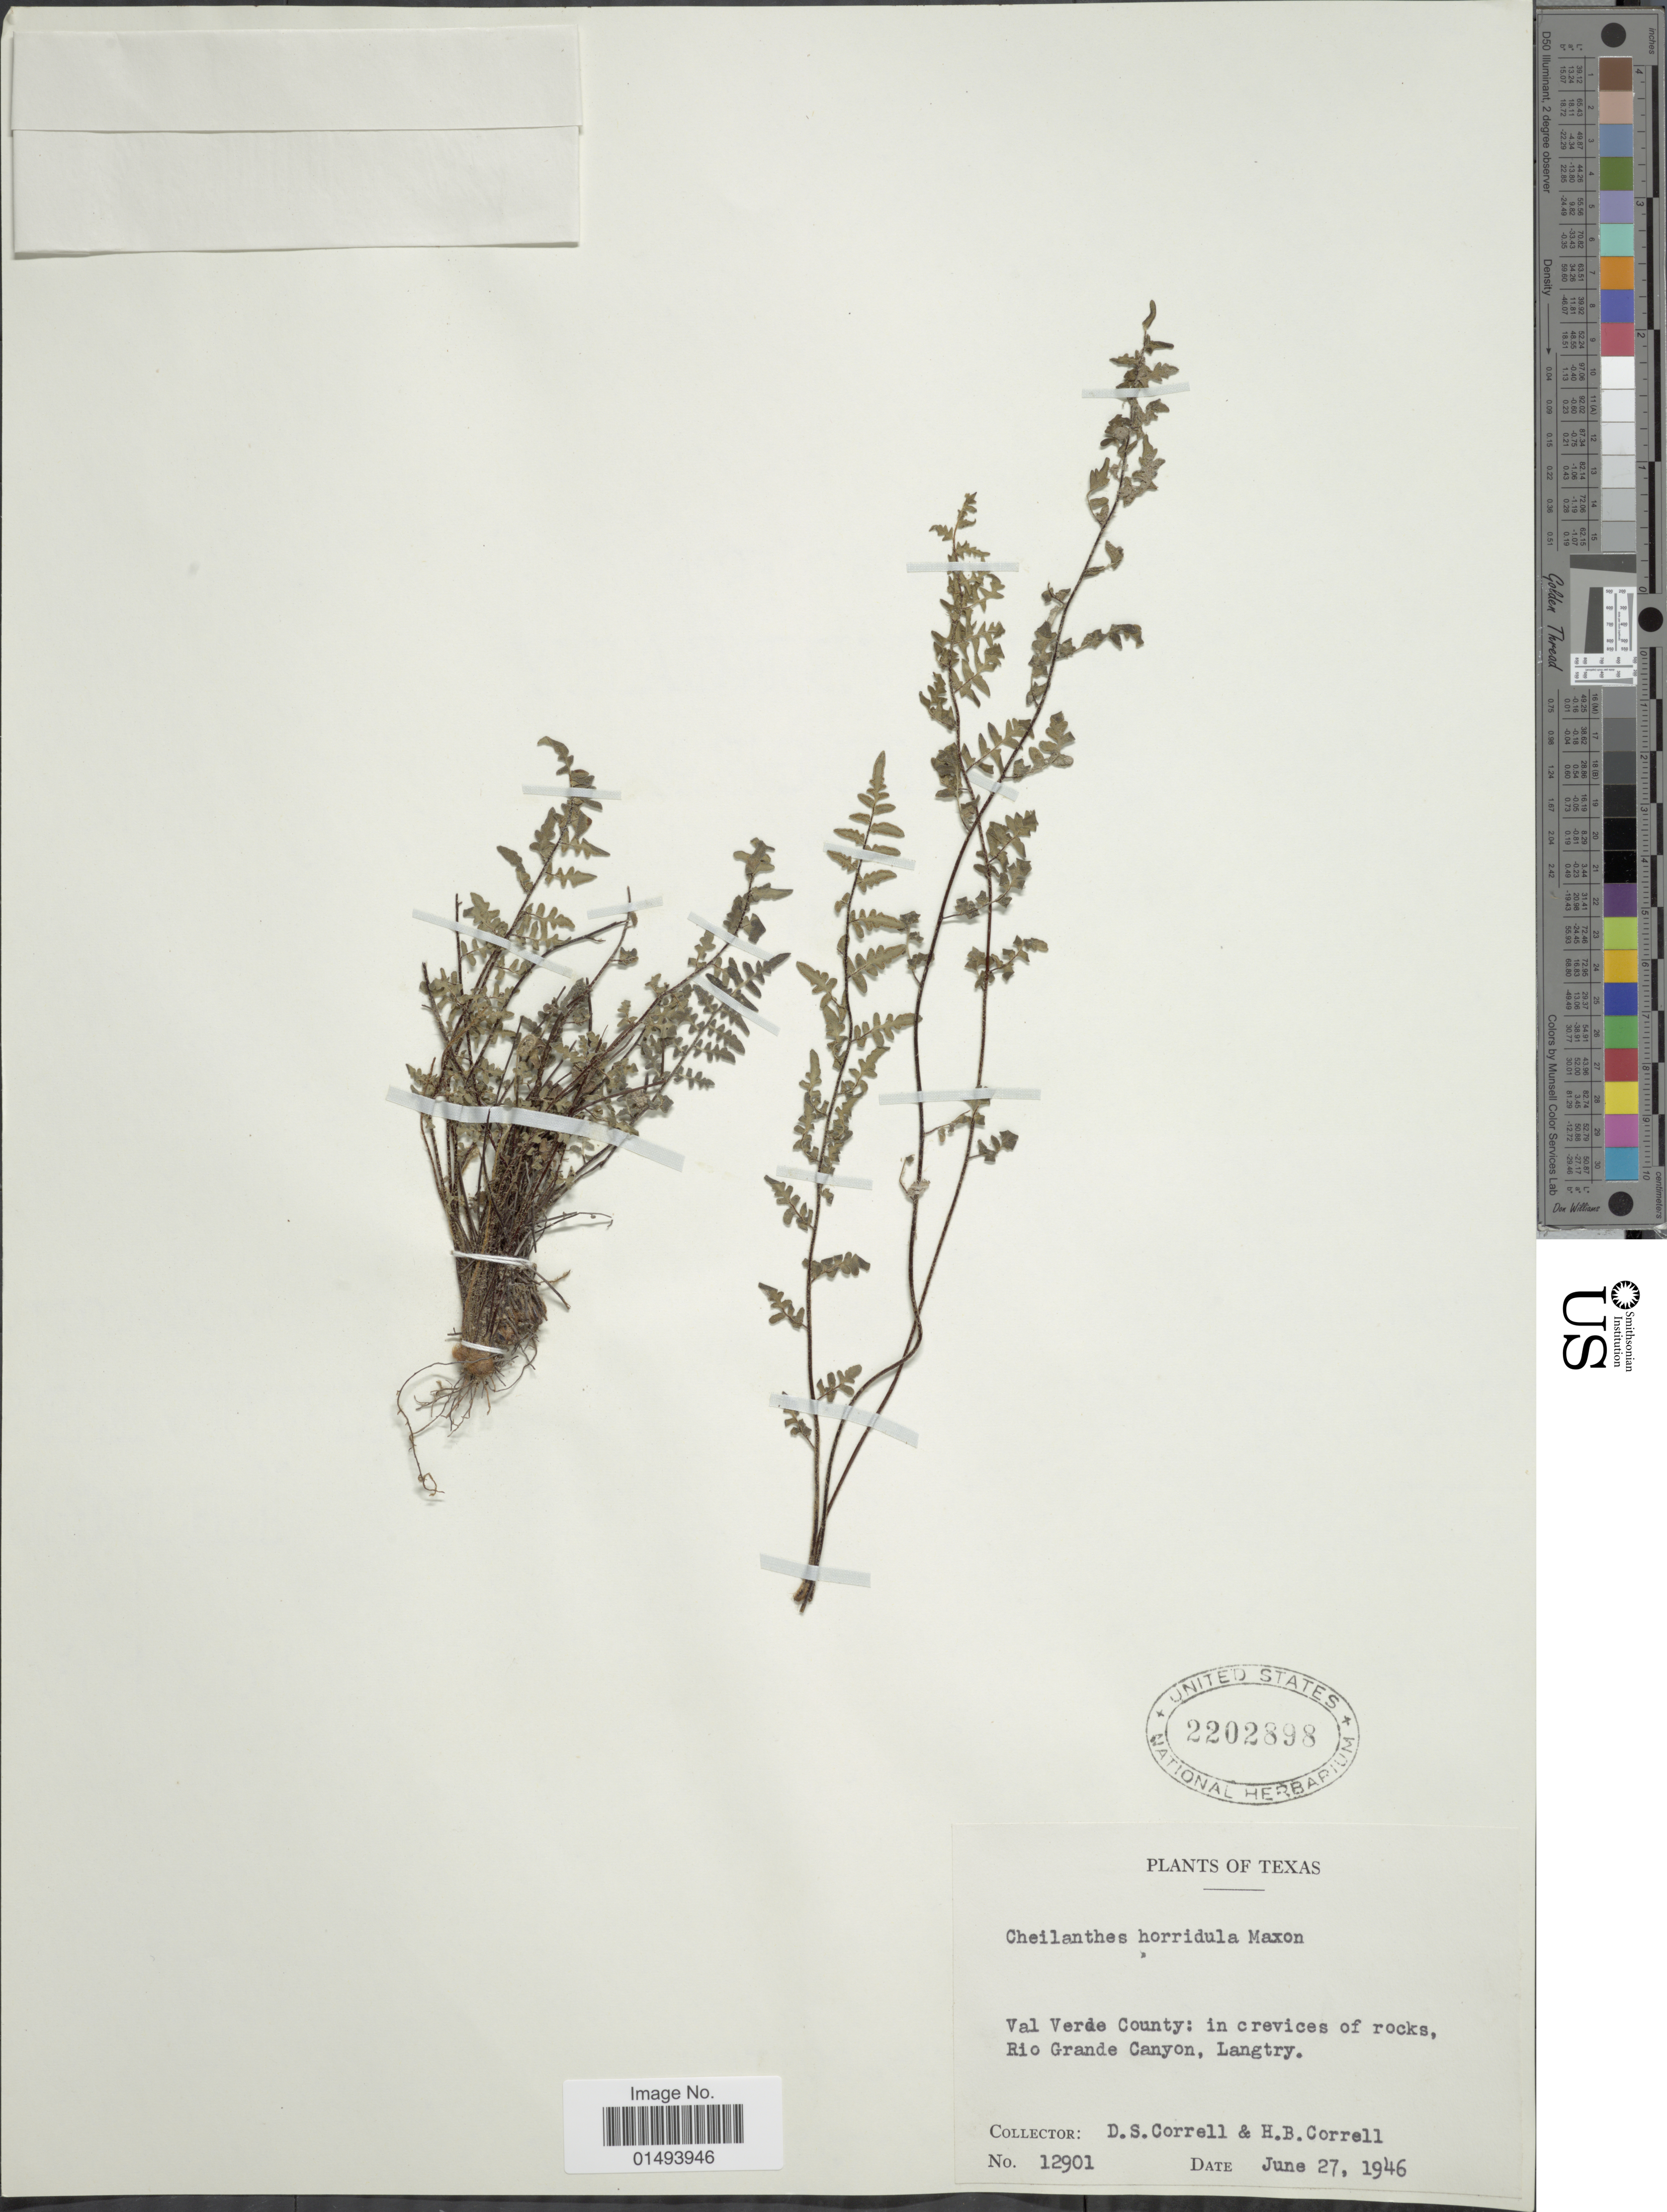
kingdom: Plantae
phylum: Tracheophyta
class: Polypodiopsida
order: Polypodiales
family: Pteridaceae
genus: Myriopteris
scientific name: Myriopteris scabra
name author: (C. Chr.) Grusz & Windham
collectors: D. S. Correll & H. Correll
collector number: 12901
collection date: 1946-06-27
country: United States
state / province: Texas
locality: Plants of Texas, Val Verde County: in crevices of rocks, Rio Grande Canyon, Langtry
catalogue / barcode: US 2202898